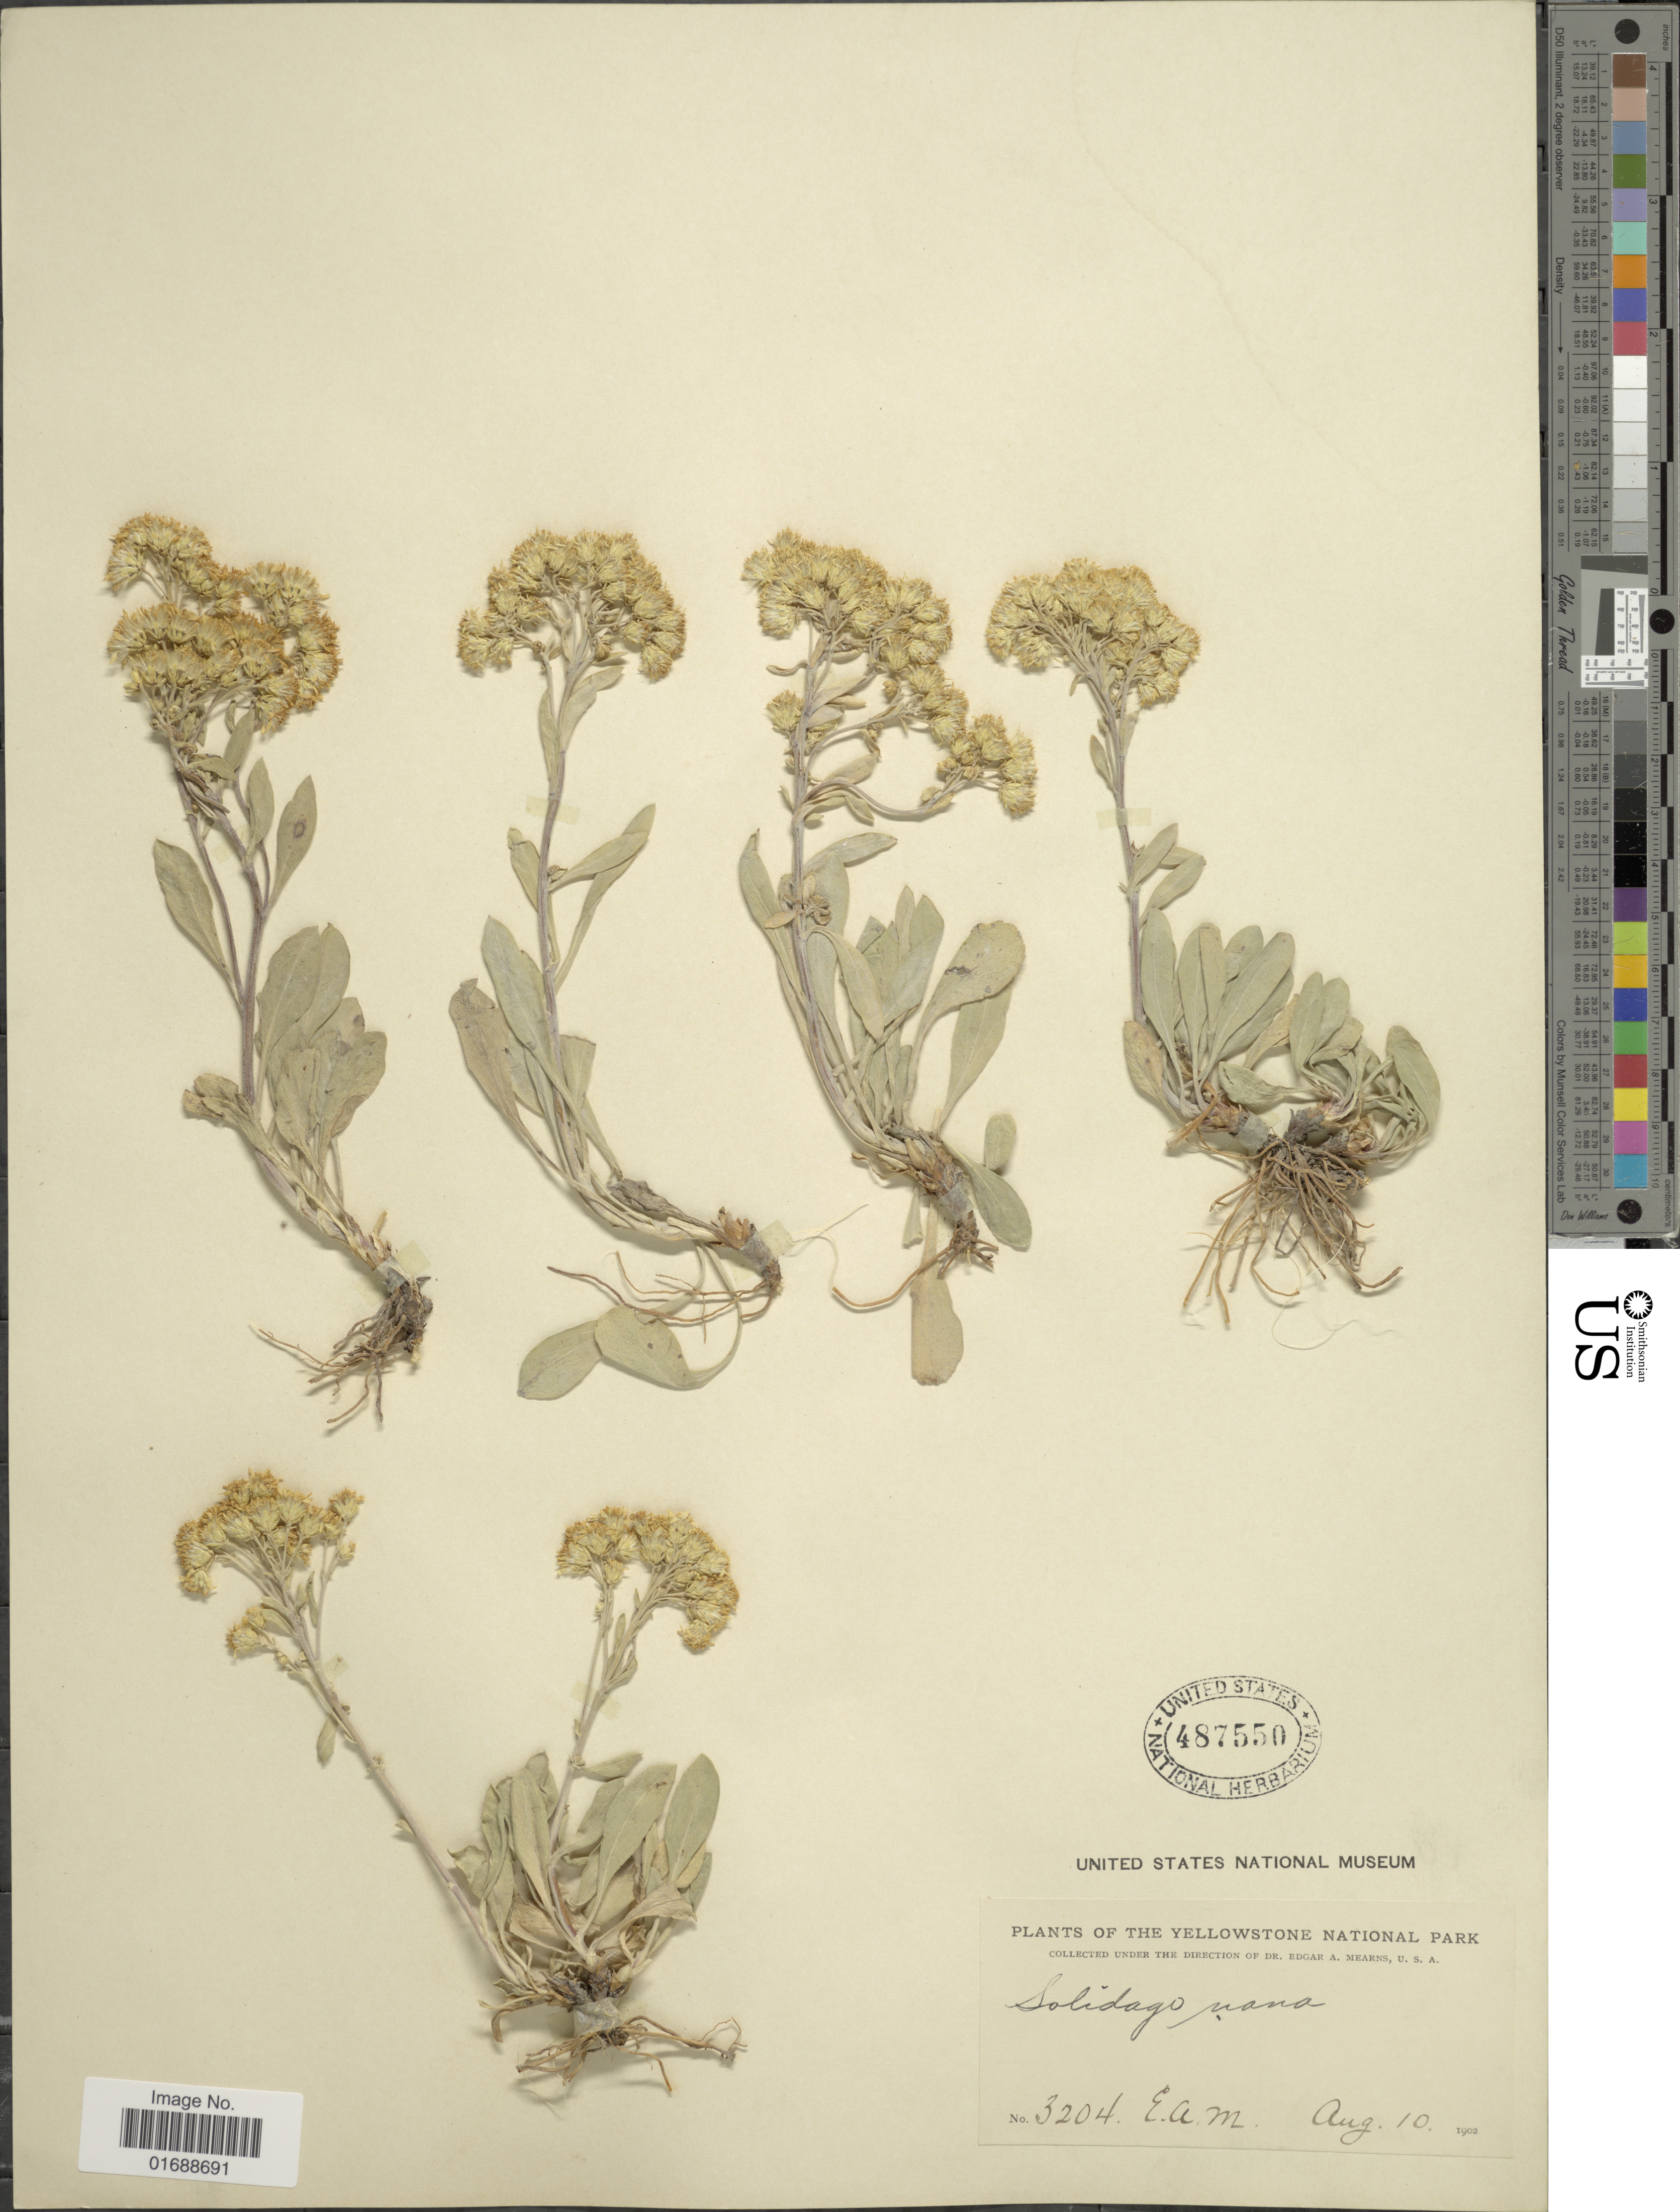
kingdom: Plantae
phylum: Tracheophyta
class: Magnoliopsida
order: Asterales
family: Asteraceae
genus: Solidago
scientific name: Solidago nana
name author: Nutt.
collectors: E. A. Mearns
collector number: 3204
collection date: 1902-08-10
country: United States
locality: Yellowstone National Park,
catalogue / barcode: US 487550